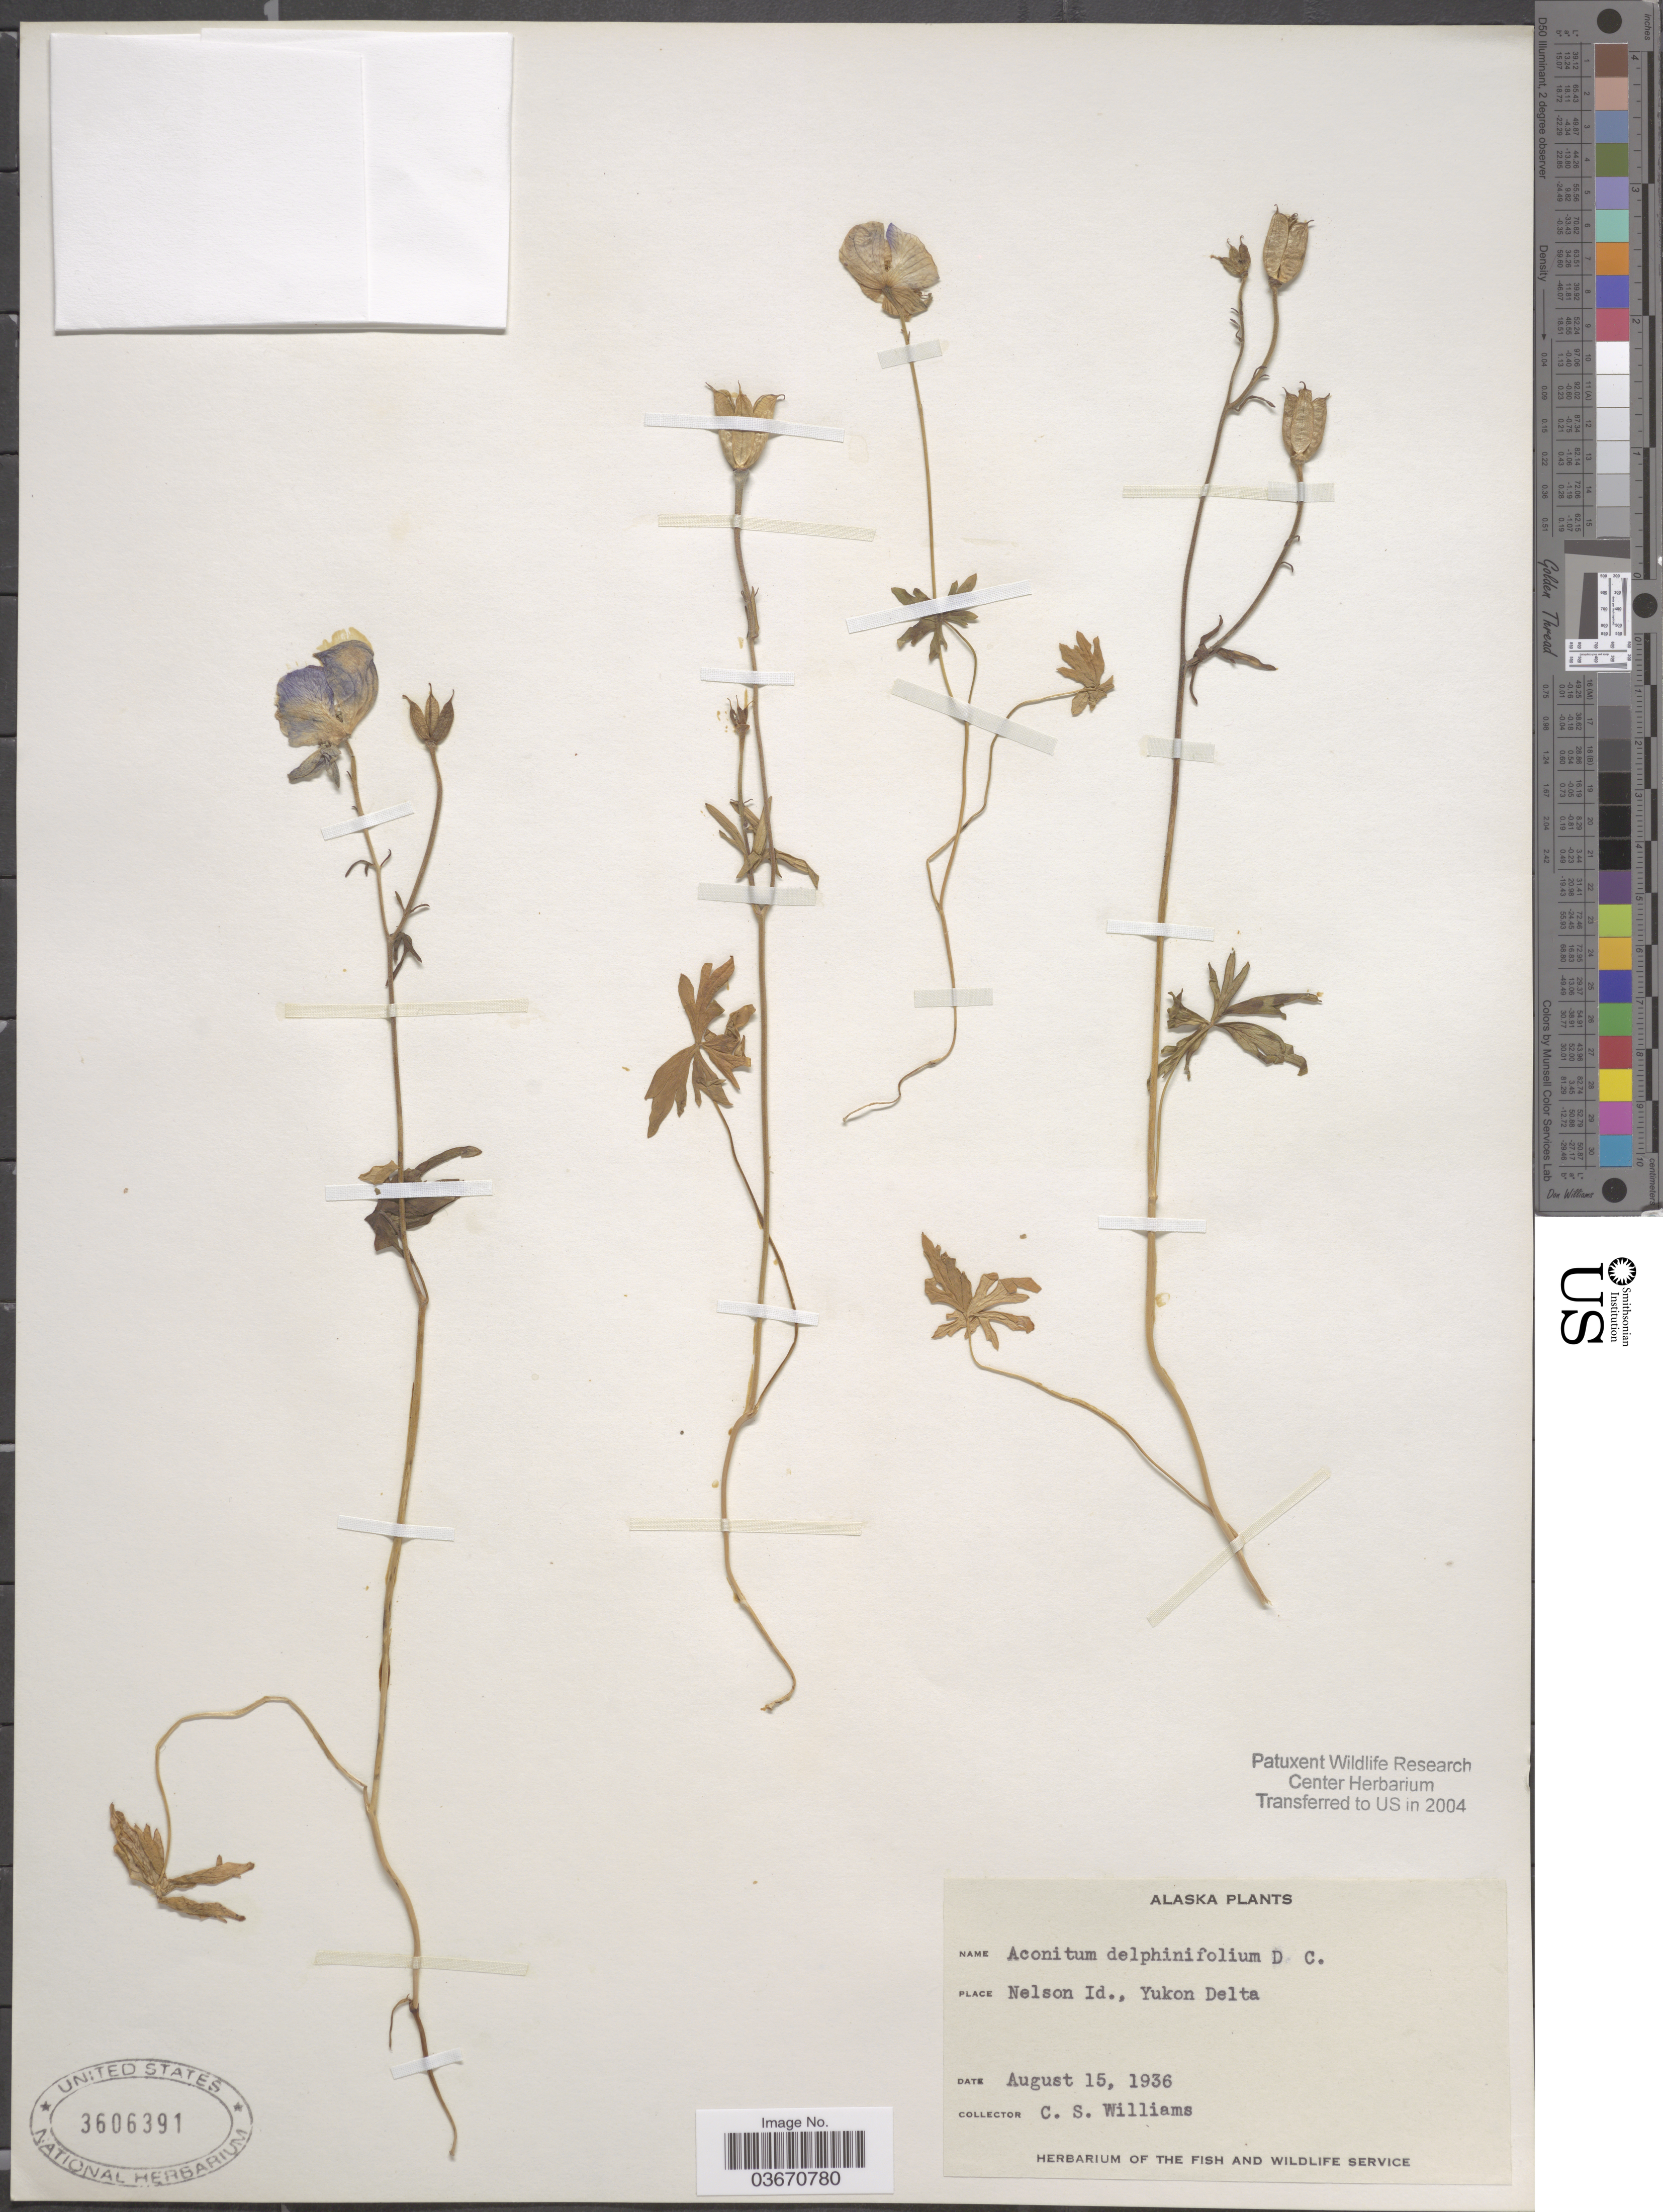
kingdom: Plantae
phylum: Tracheophyta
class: Magnoliopsida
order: Ranunculales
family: Ranunculaceae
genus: Aconitum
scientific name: Aconitum delphinifolium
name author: DC.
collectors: C. Williams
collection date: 1936-08-15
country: United States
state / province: Alaska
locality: Nelson Id., Yukon Delta.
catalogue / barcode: US 3606391